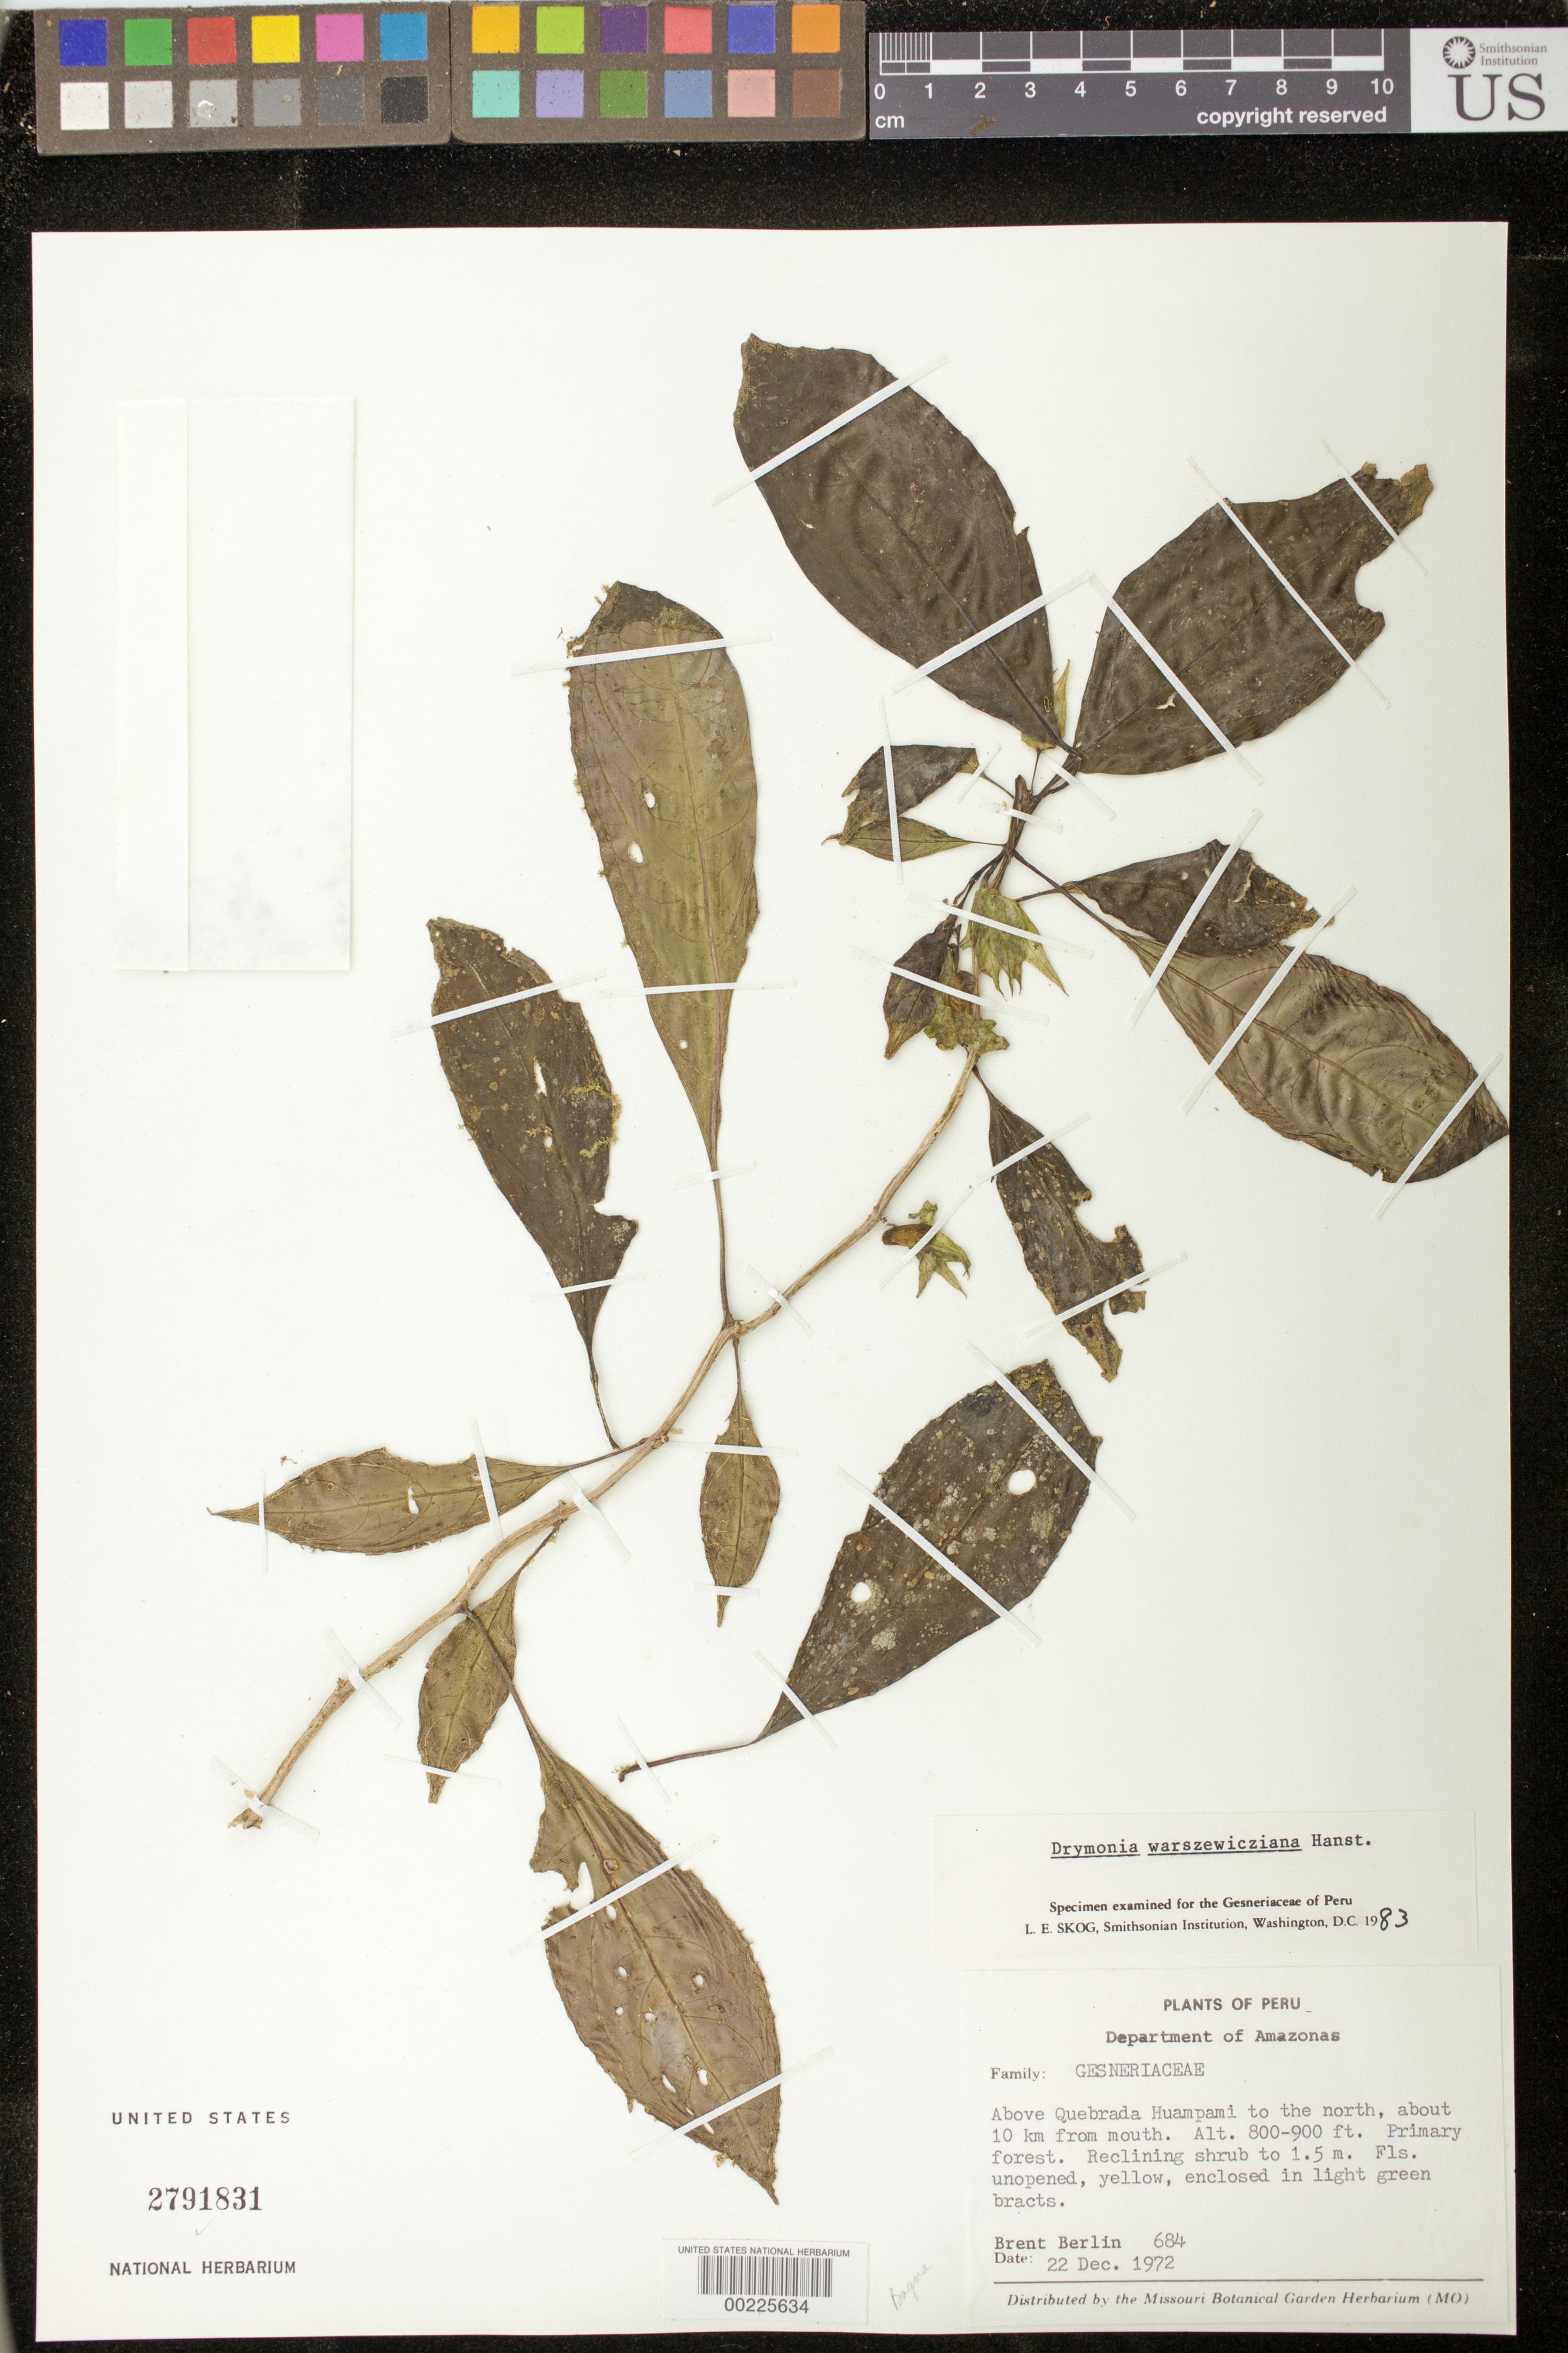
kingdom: Plantae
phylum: Tracheophyta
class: Magnoliopsida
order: Lamiales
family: Gesneriaceae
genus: Drymonia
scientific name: Drymonia warszewicziana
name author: Hanst.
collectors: B. Berlin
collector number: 684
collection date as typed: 22 Dec 1972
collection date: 1972-12-22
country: Peru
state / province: Amazonas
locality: Above Quebrada Huampami to the north, about 10 km from mouth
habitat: Primary forest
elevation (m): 244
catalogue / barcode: US 2791831